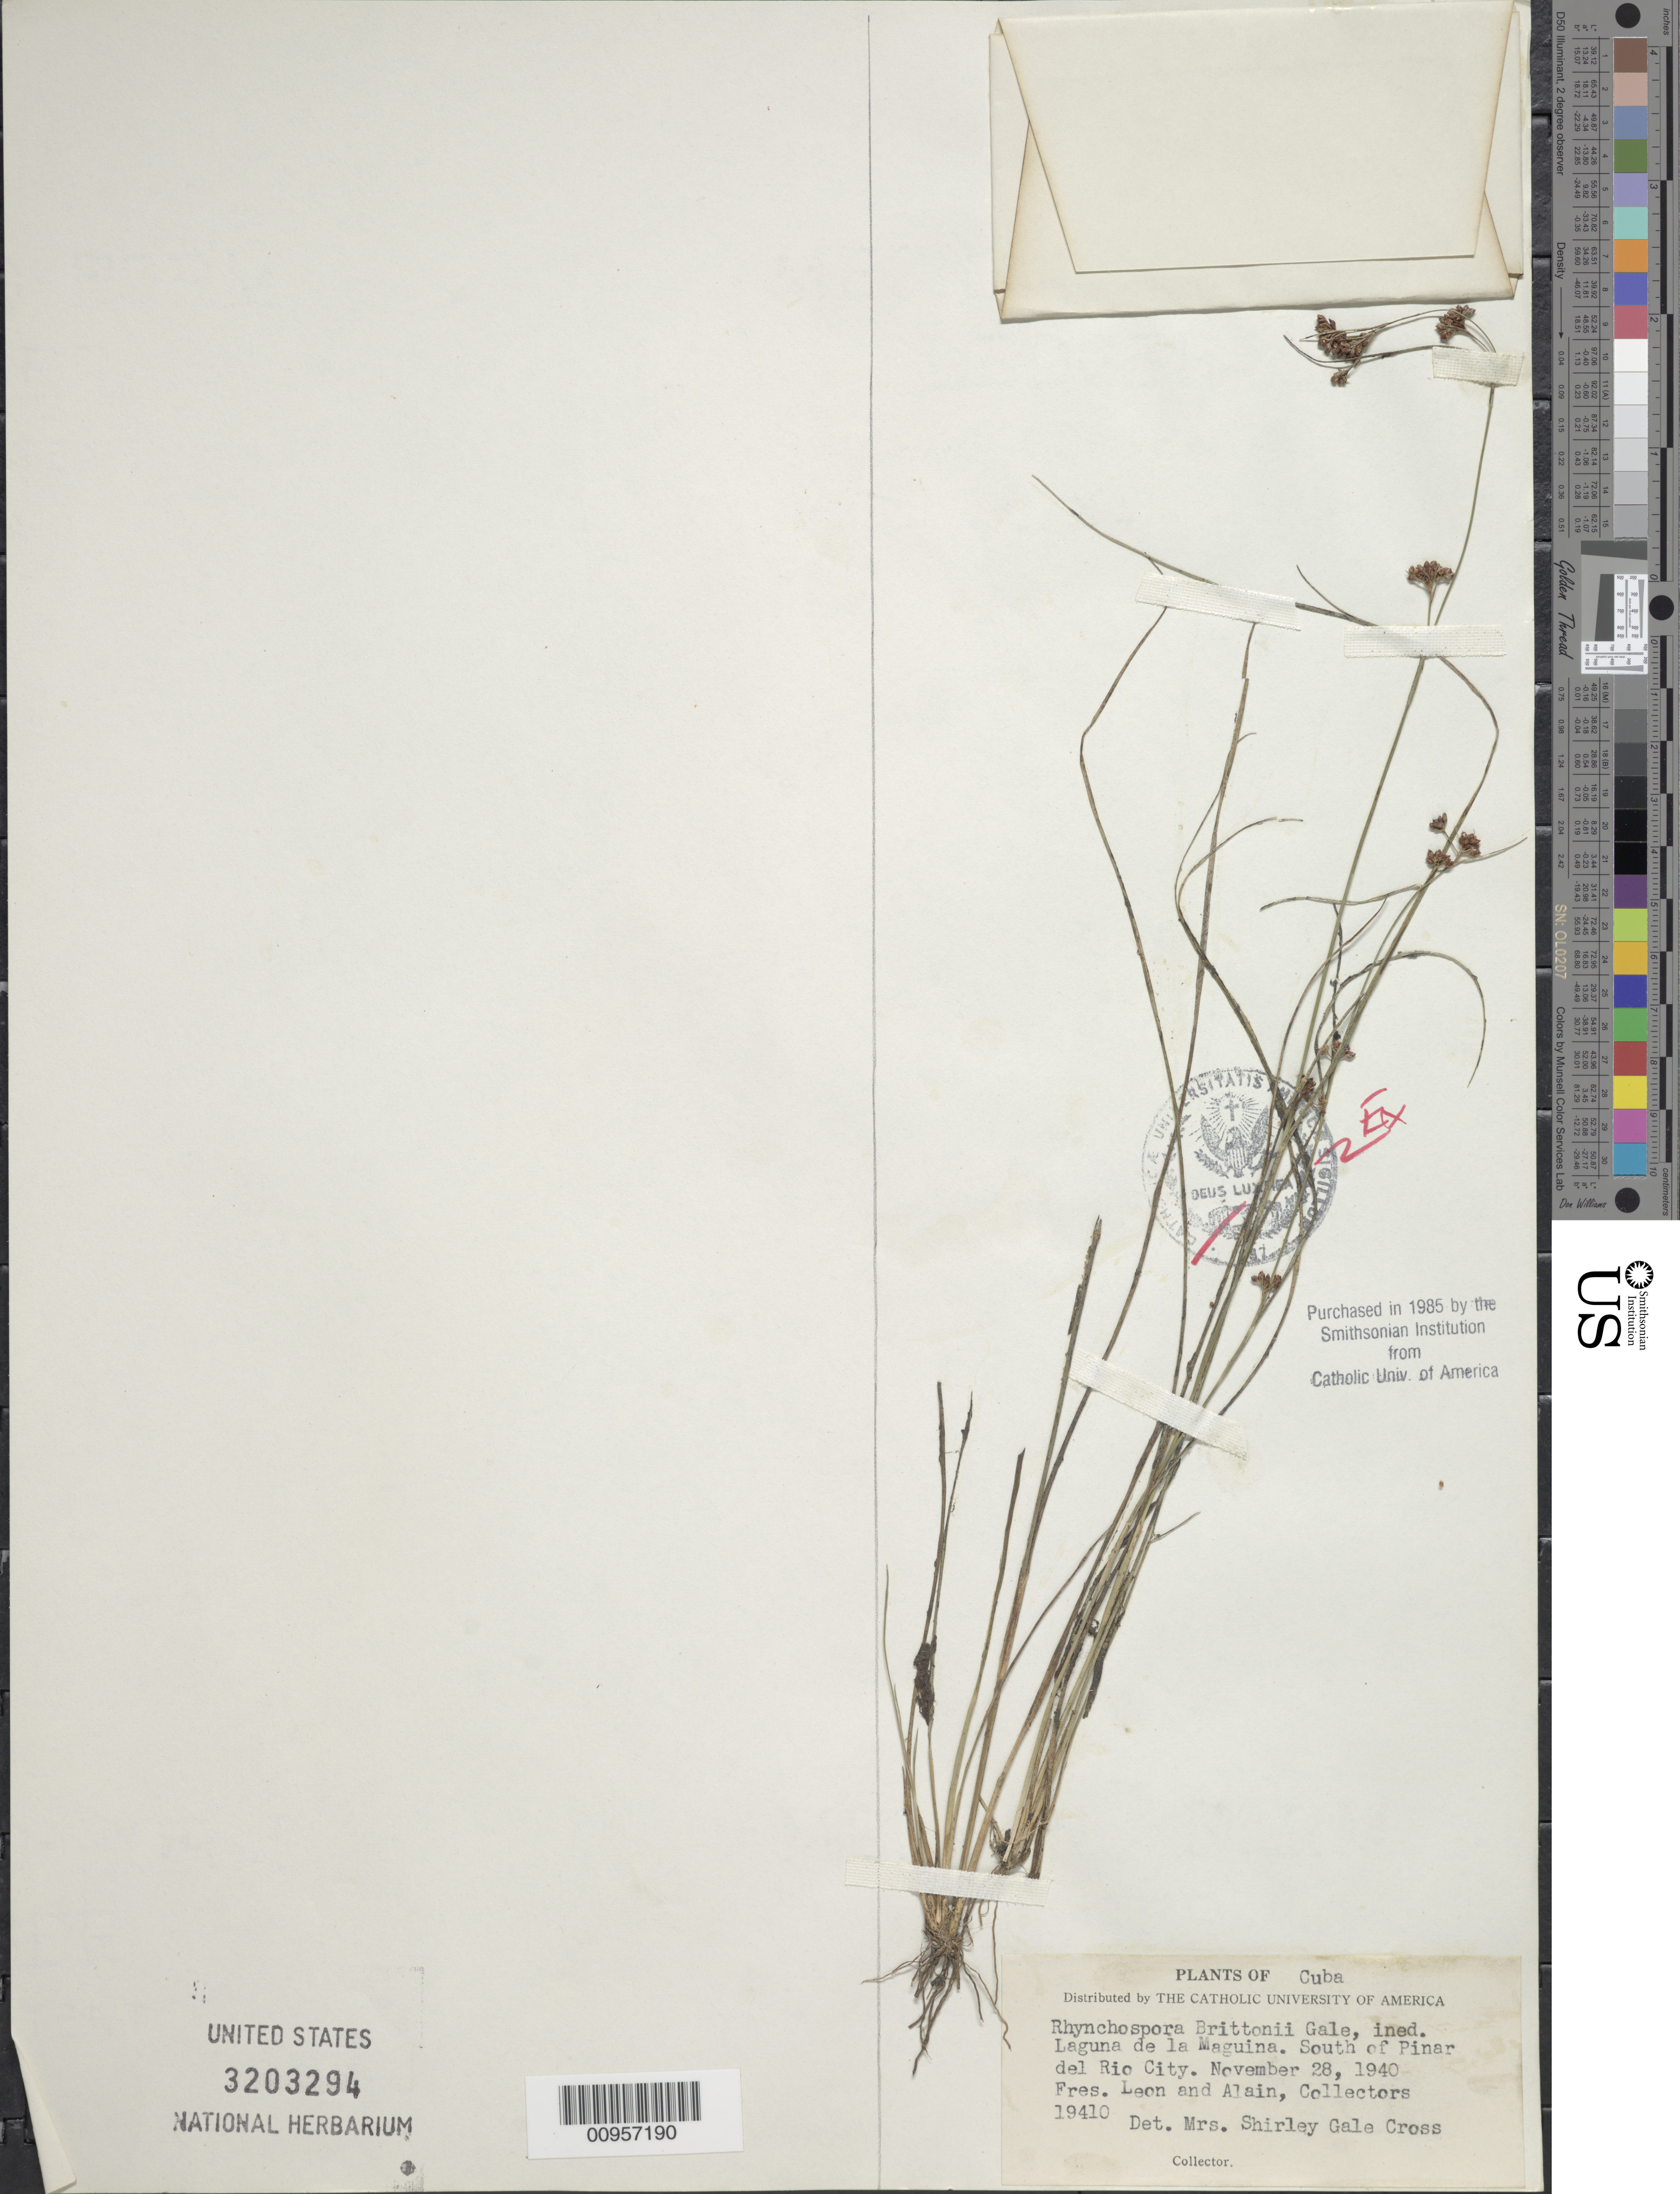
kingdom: Plantae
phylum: Tracheophyta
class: Liliopsida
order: Poales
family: Cyperaceae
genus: Rhynchospora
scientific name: Rhynchospora brittonii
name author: Gale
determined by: Gale, S.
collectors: F. Leon & A. H. Liogier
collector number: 19410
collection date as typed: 28 Nov 1940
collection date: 1940-11-28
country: Cuba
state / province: Pinar del Rio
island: Cuba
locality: Laguna de la Maguina, S of Pinar del Rio City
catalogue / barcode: US 3203294